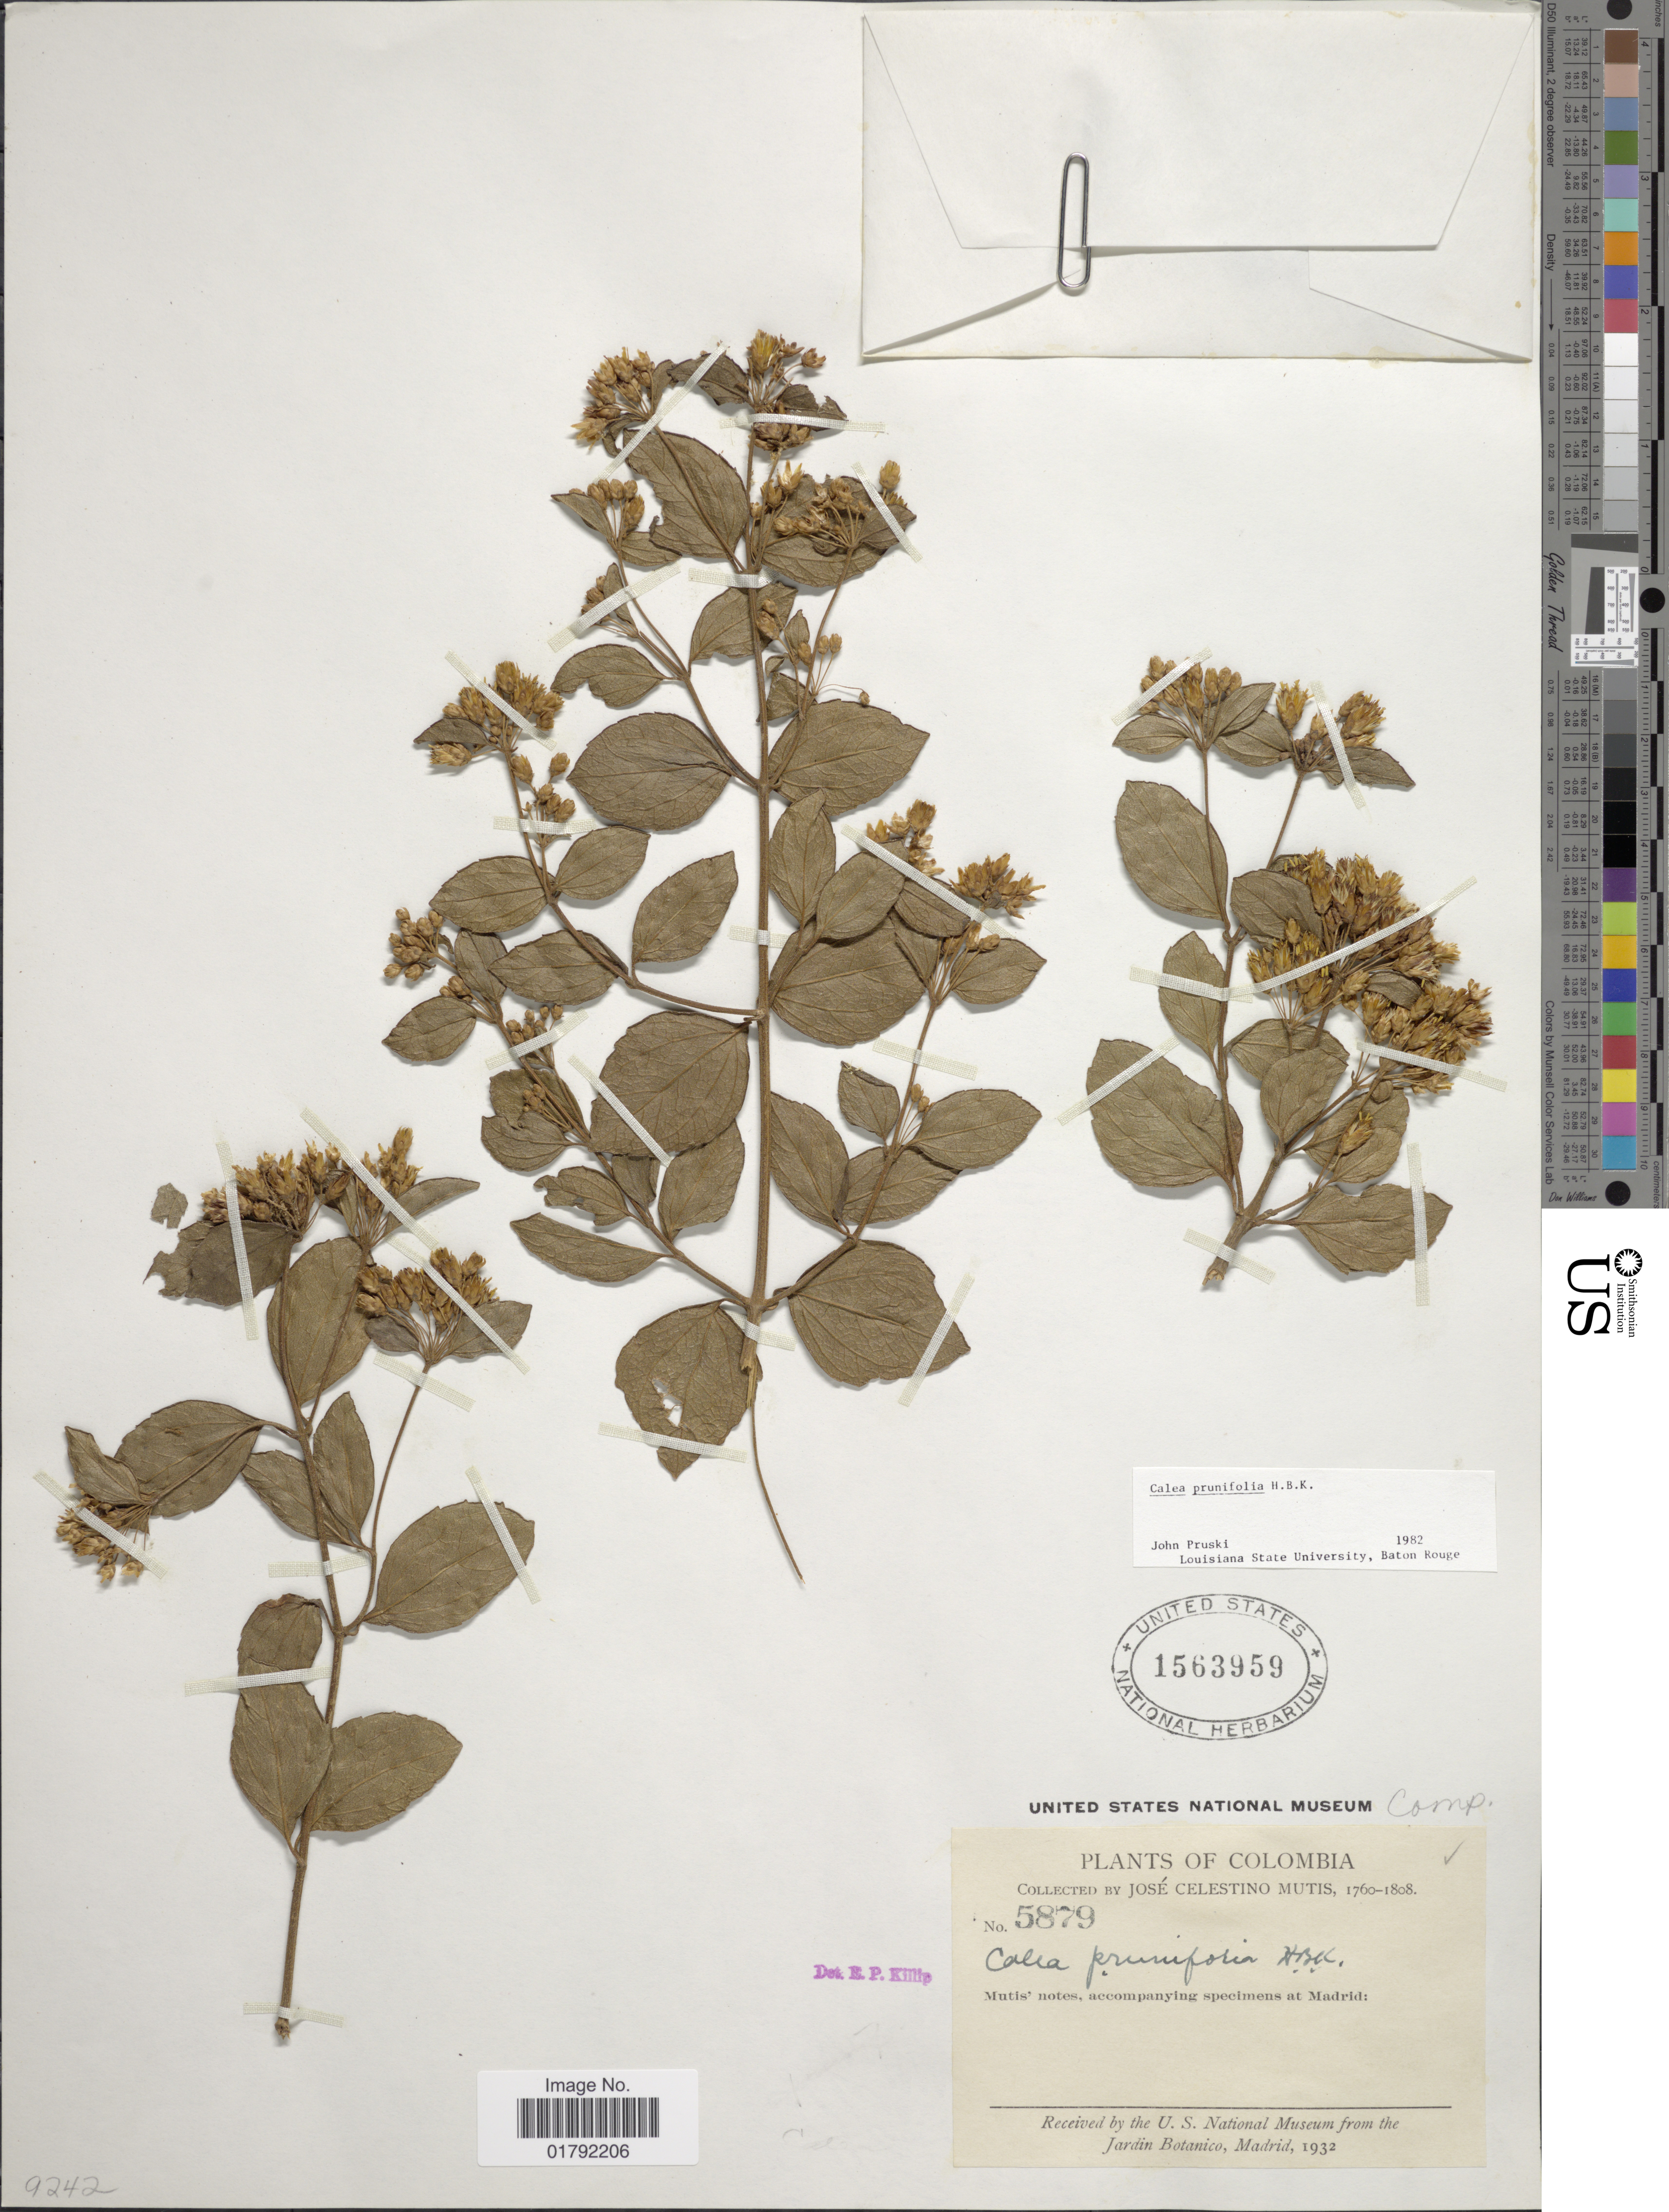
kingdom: Plantae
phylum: Tracheophyta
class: Magnoliopsida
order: Asterales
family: Asteraceae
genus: Calea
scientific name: Calea prunifolia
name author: Kunth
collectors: J. C. B. Mutis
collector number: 5879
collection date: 1760/1808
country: Colombia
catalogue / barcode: US 1563959